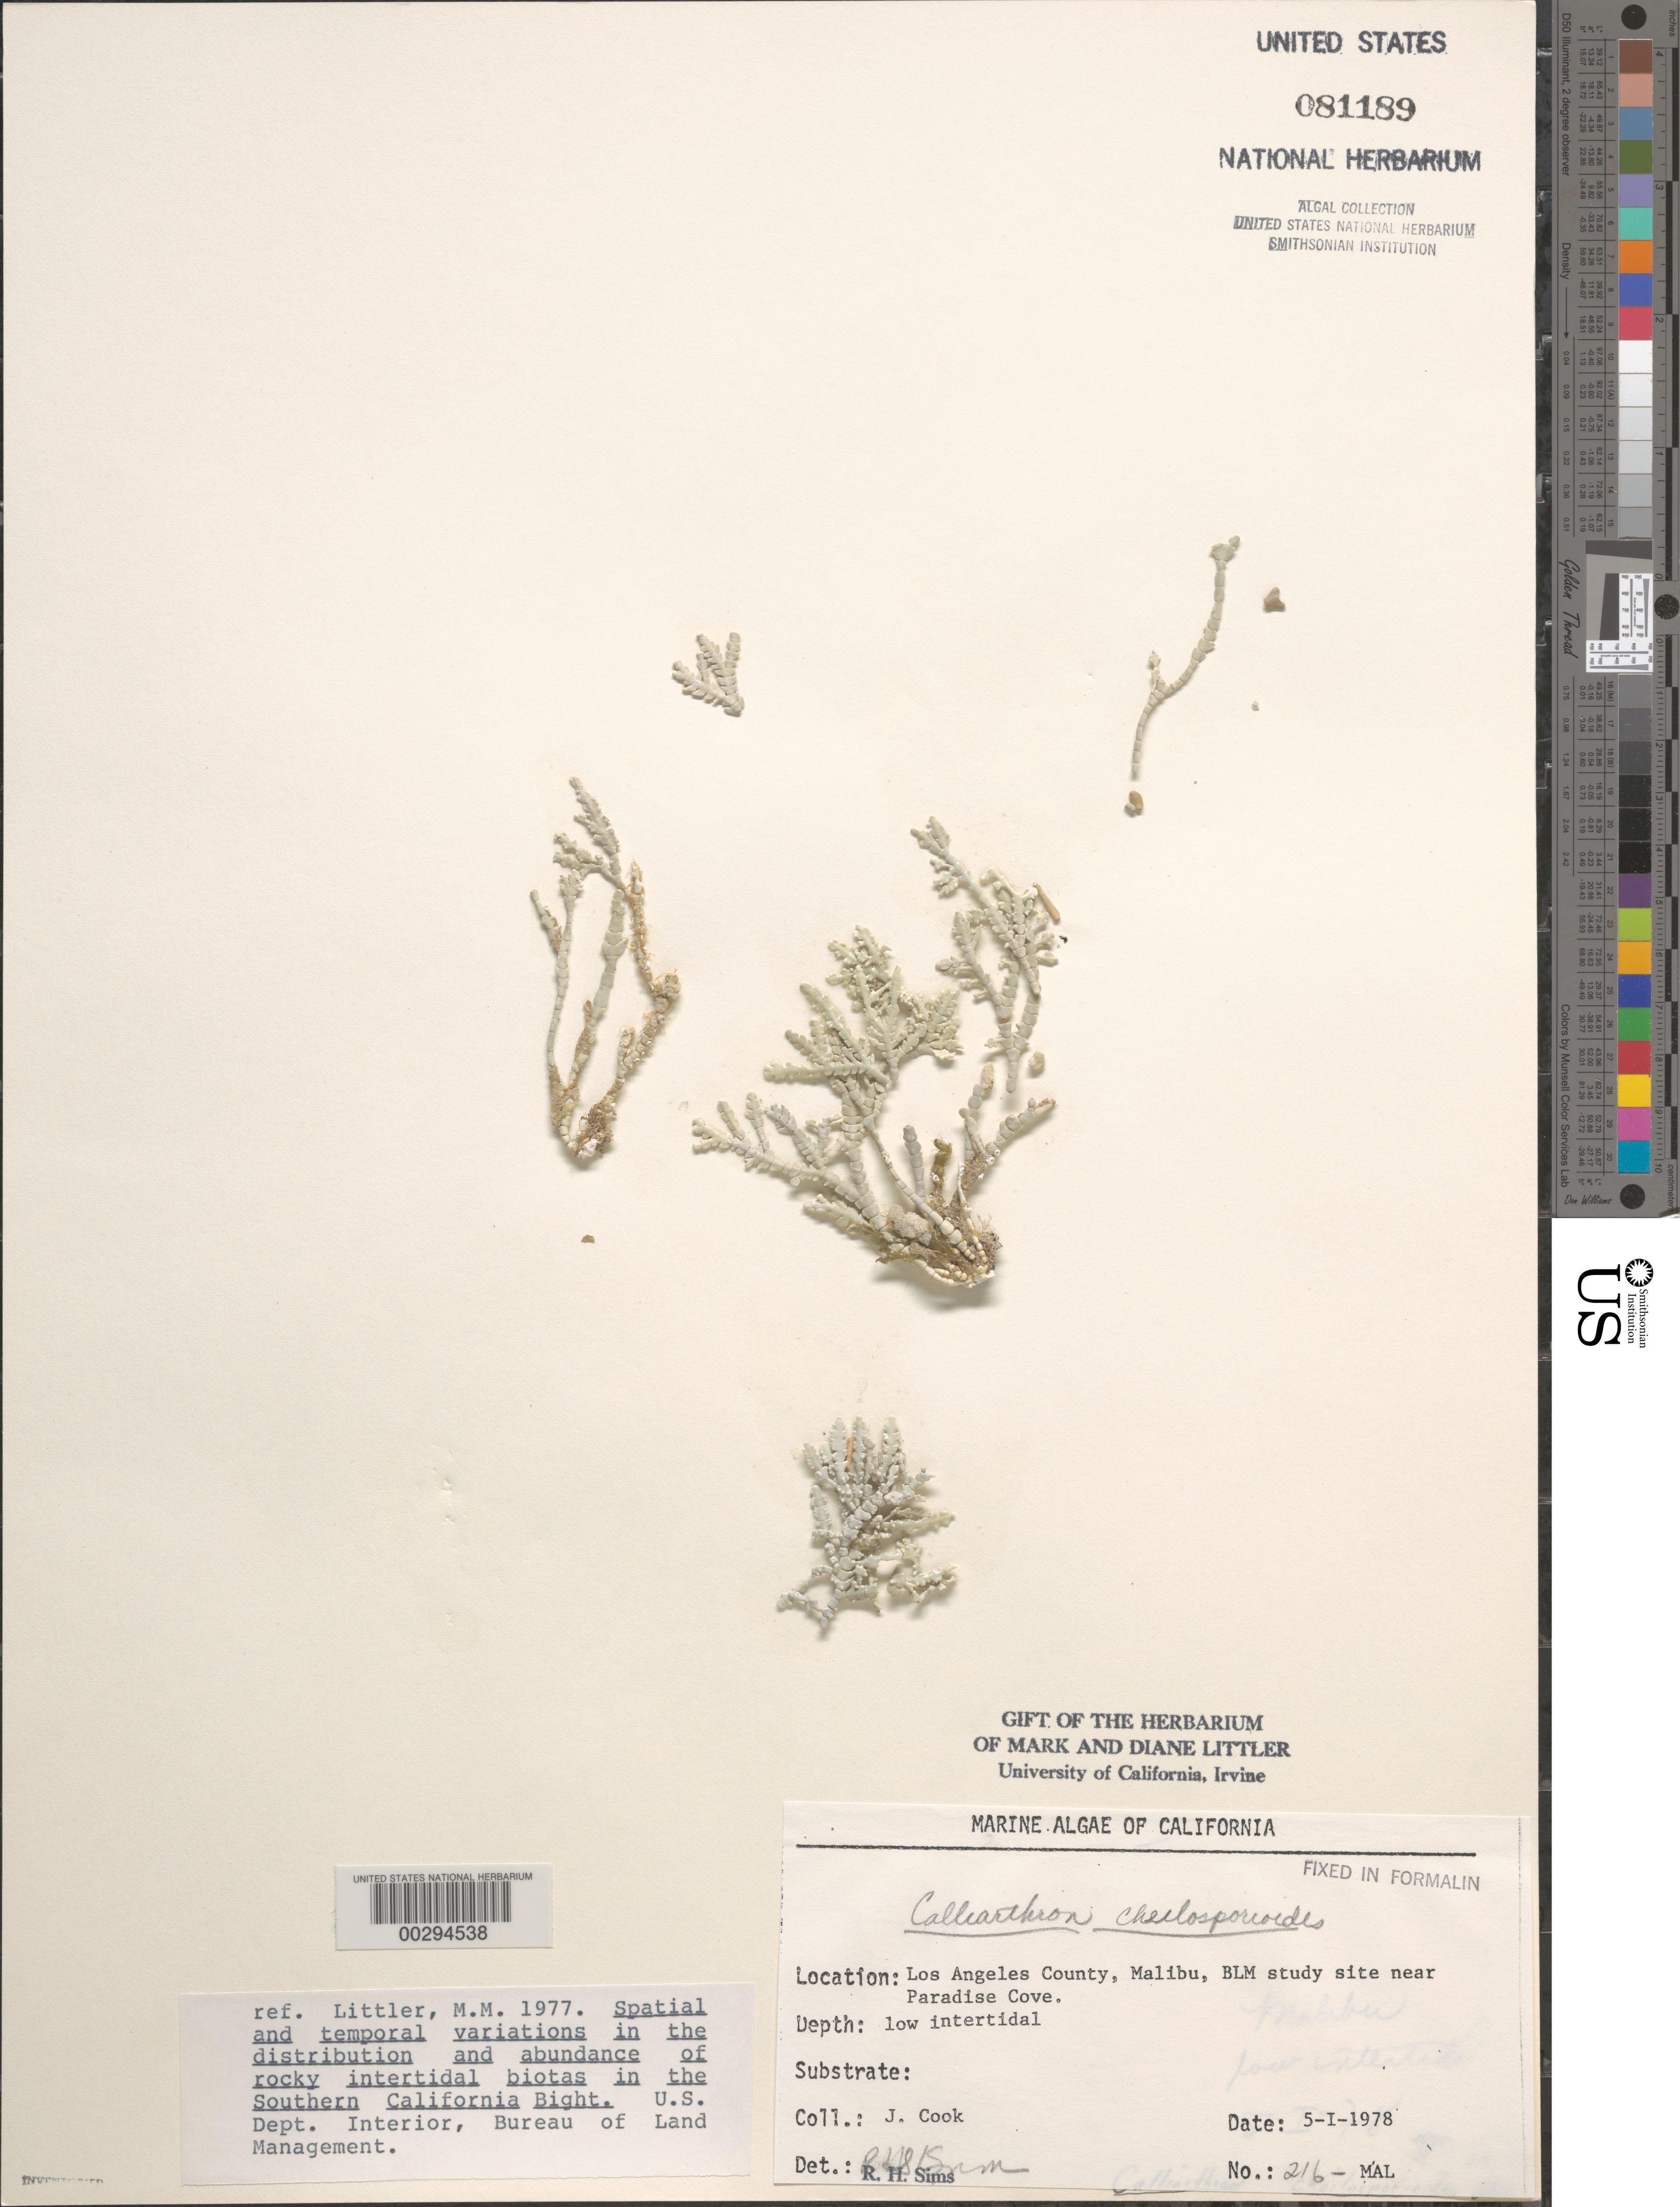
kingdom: Plantae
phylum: Rhodophyta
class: Florideophyceae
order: Corallinales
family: Corallinaceae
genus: Calliarthron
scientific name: Calliarthron cheilosporioides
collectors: J. Cook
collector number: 216-MAL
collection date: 1978-01-05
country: United States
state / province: California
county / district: Los Angeles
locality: Los Angeles County, Malibu, BLM study site near Paradise Cove.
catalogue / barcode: US 81189